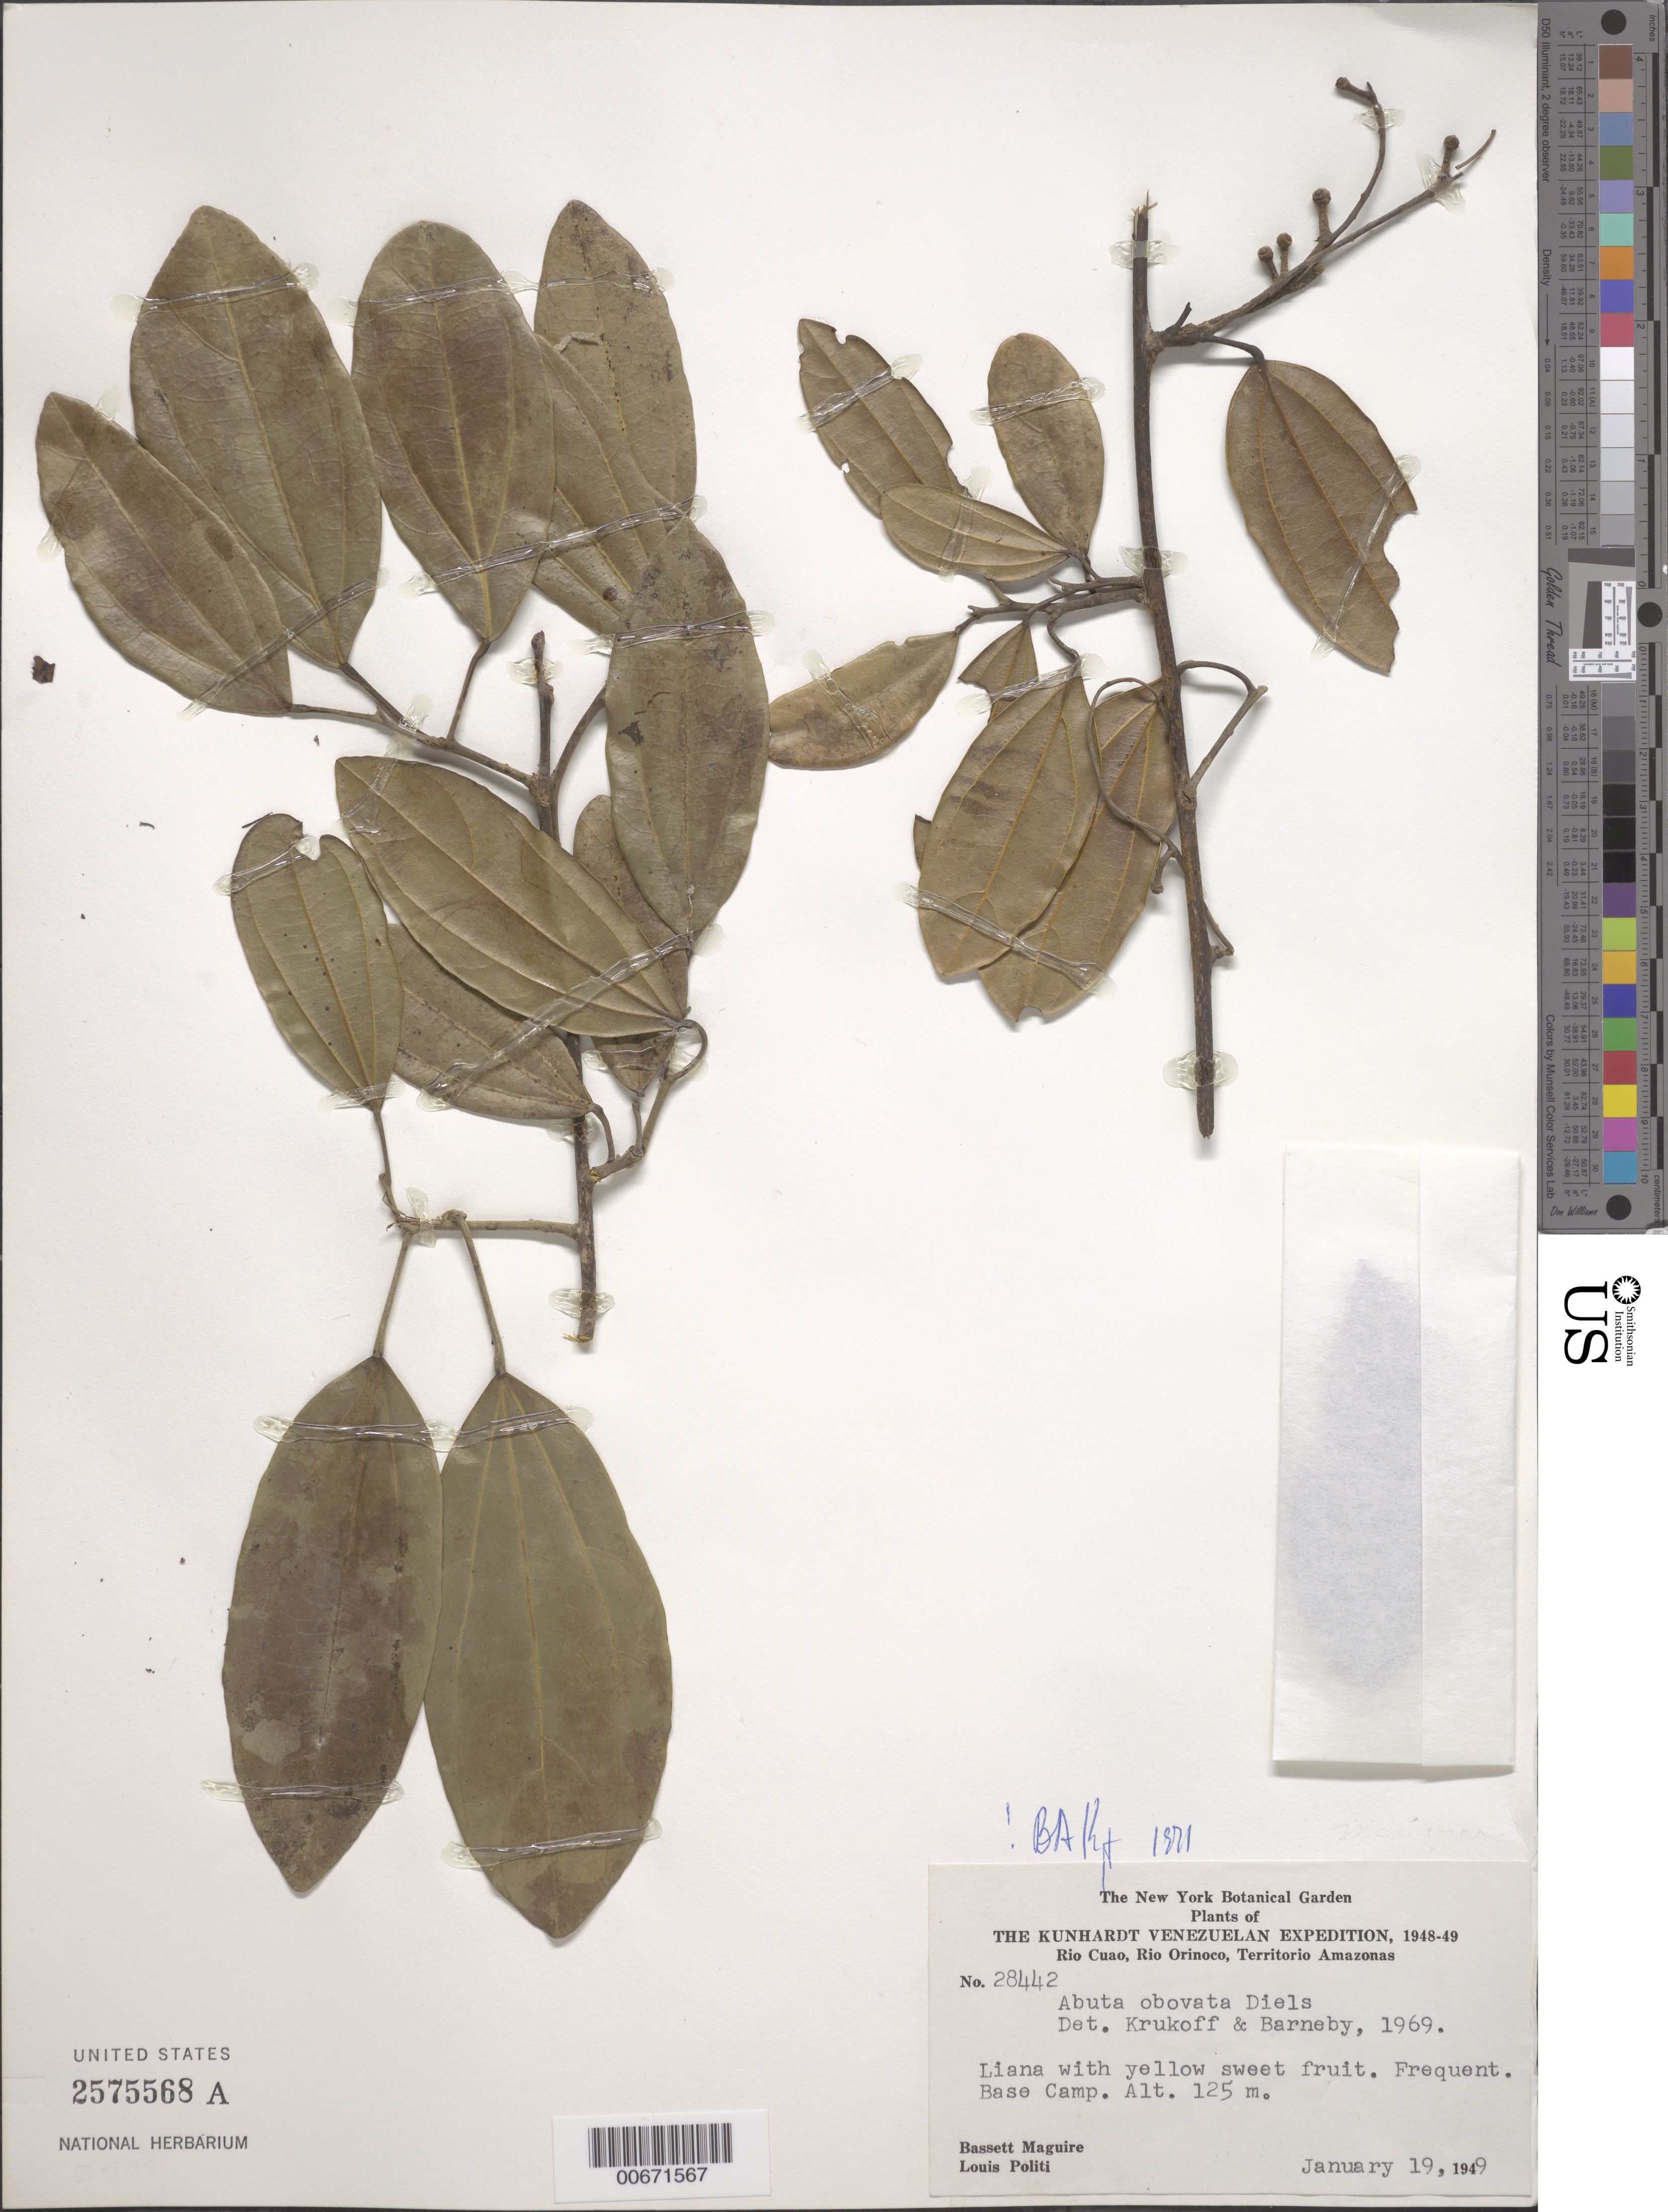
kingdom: Plantae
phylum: Tracheophyta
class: Magnoliopsida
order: Ranunculales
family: Menispermaceae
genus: Abuta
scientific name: Abuta obovata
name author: Diels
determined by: Krukoff, B. A.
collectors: B. Maguire & L. Politi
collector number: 28442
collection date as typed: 19-Jan-49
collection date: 1949-01-19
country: Venezuela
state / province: Amazonas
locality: Cerro Sipapo (Paráque), Base Camp, Río Cuao, Río Orinoco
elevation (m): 125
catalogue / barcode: US 2575568A